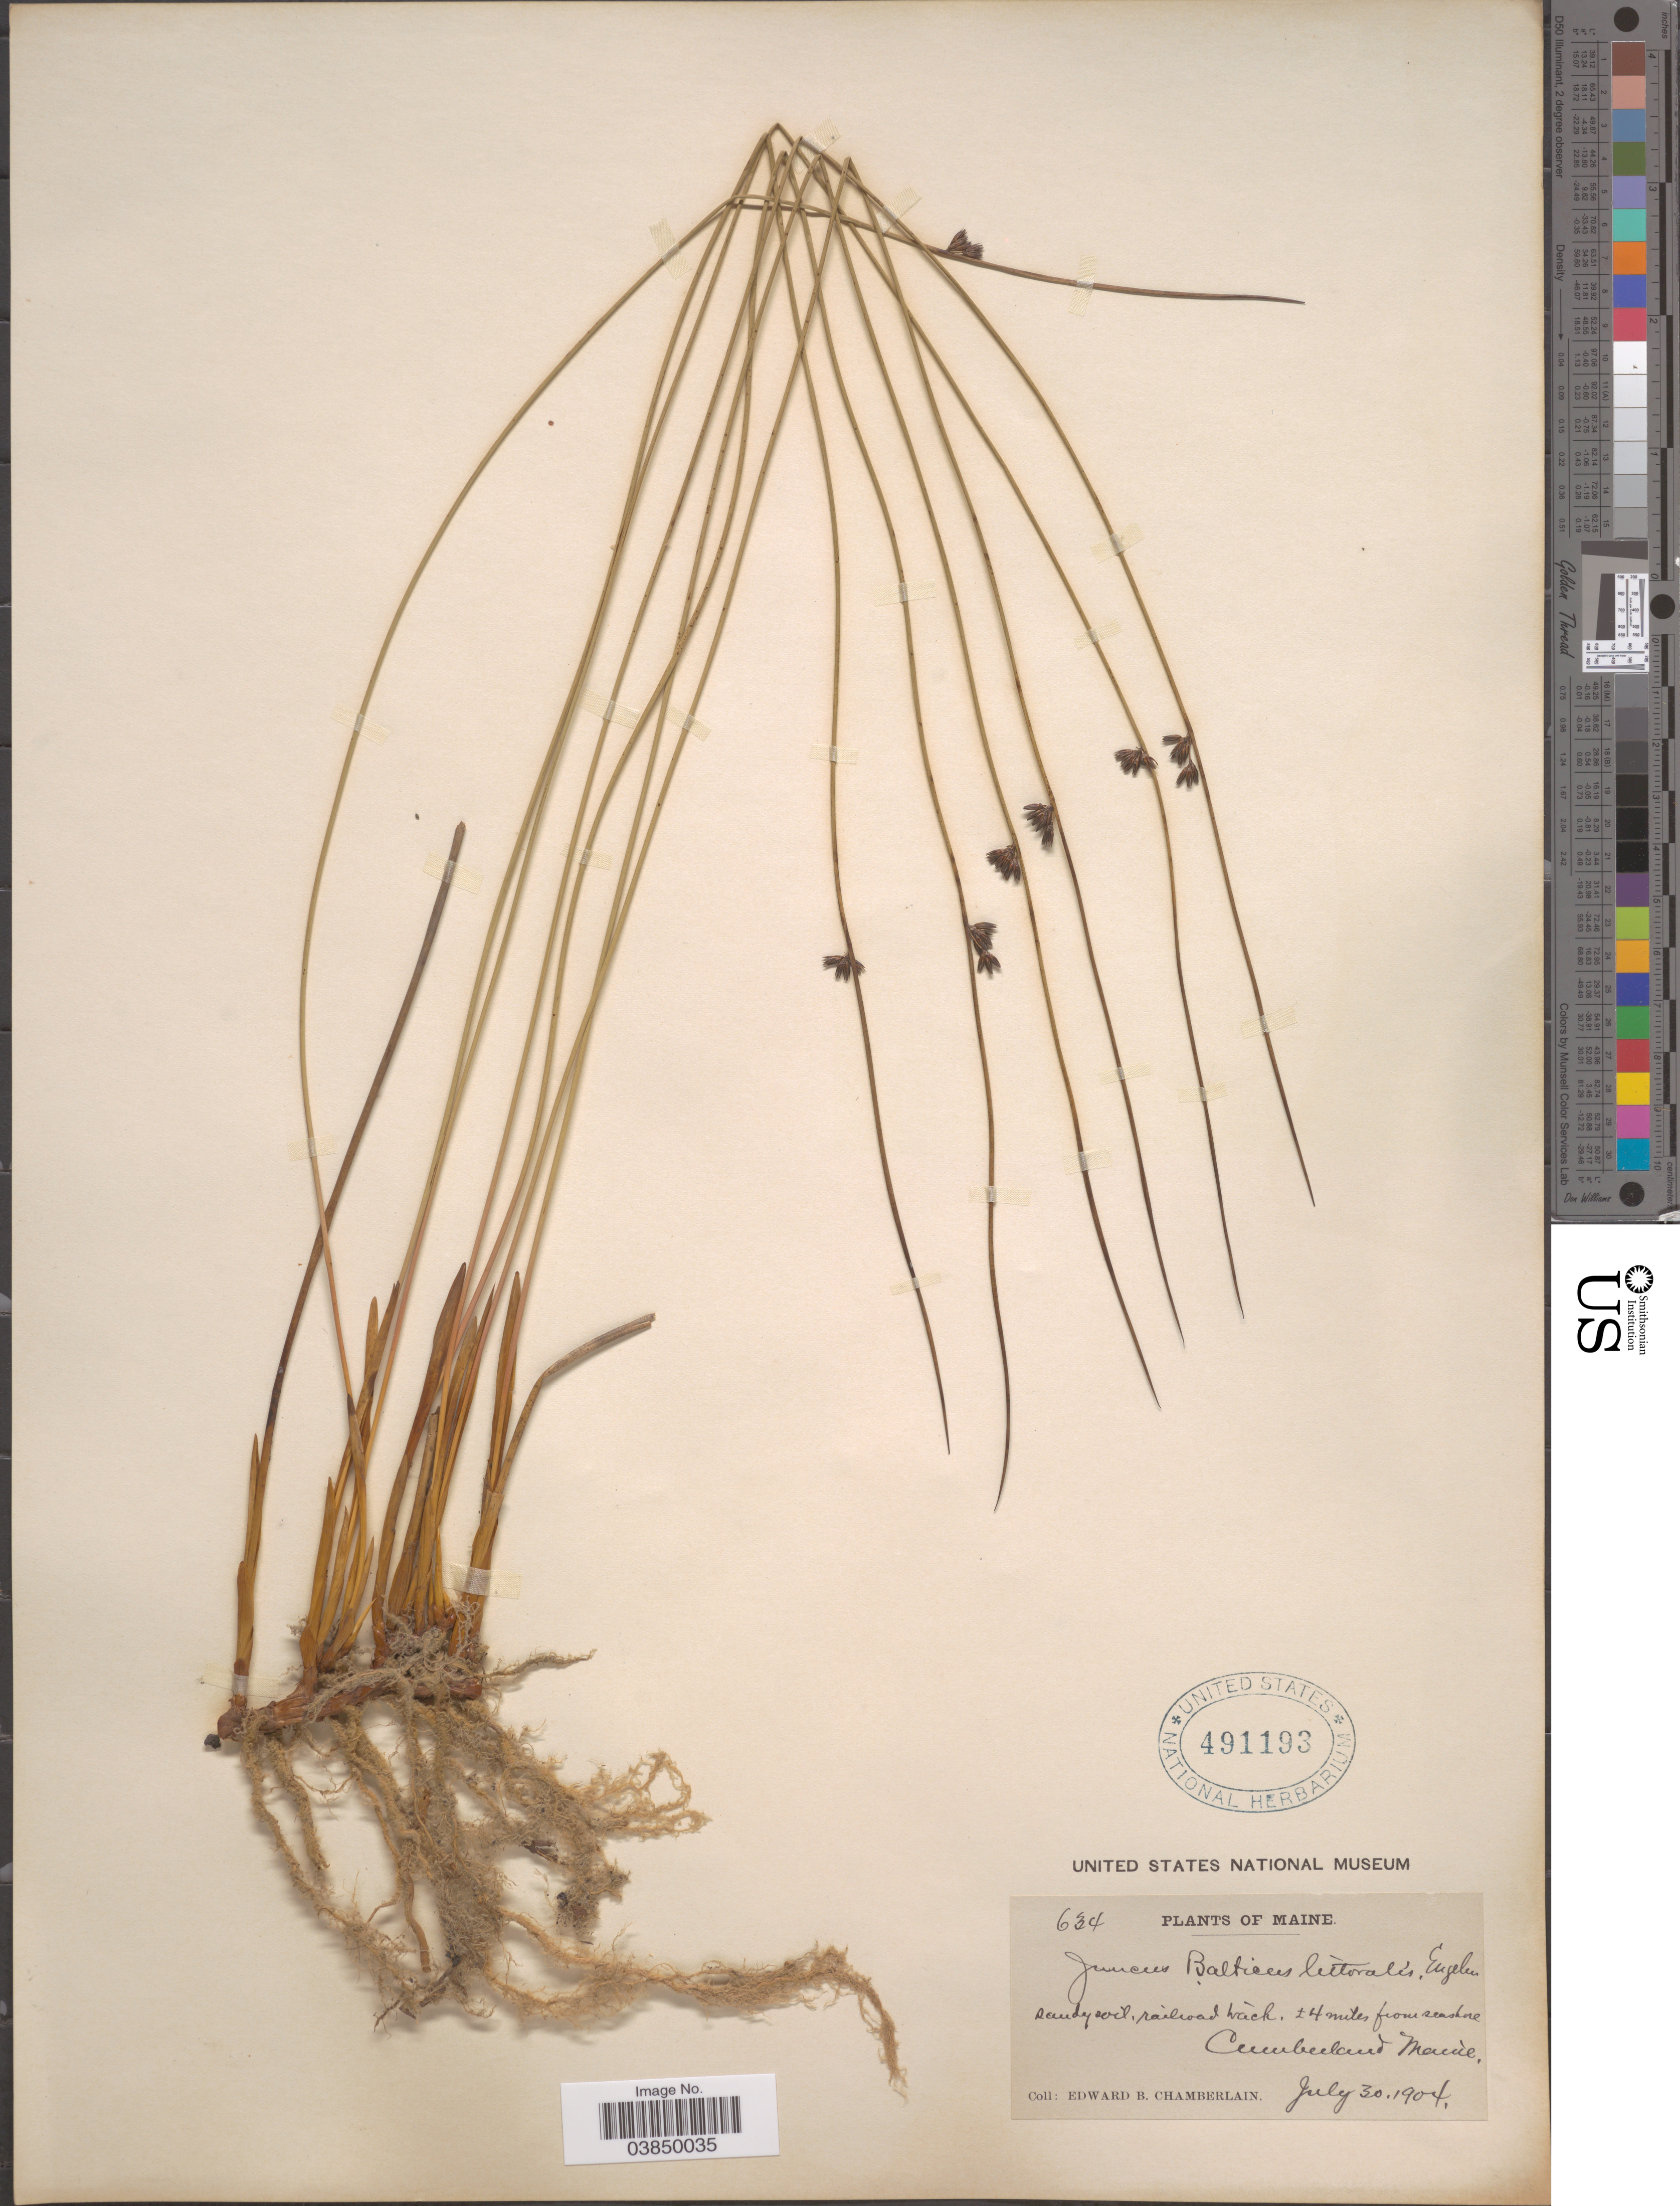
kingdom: Plantae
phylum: Tracheophyta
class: Liliopsida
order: Poales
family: Juncaceae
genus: Juncus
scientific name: Juncus balticus var. littoralis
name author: Engelm.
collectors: E. Chamberlain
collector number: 634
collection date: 1904-07-30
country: United States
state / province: Maine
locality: ± 4 miles from seashore Cumberland.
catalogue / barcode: US 491193